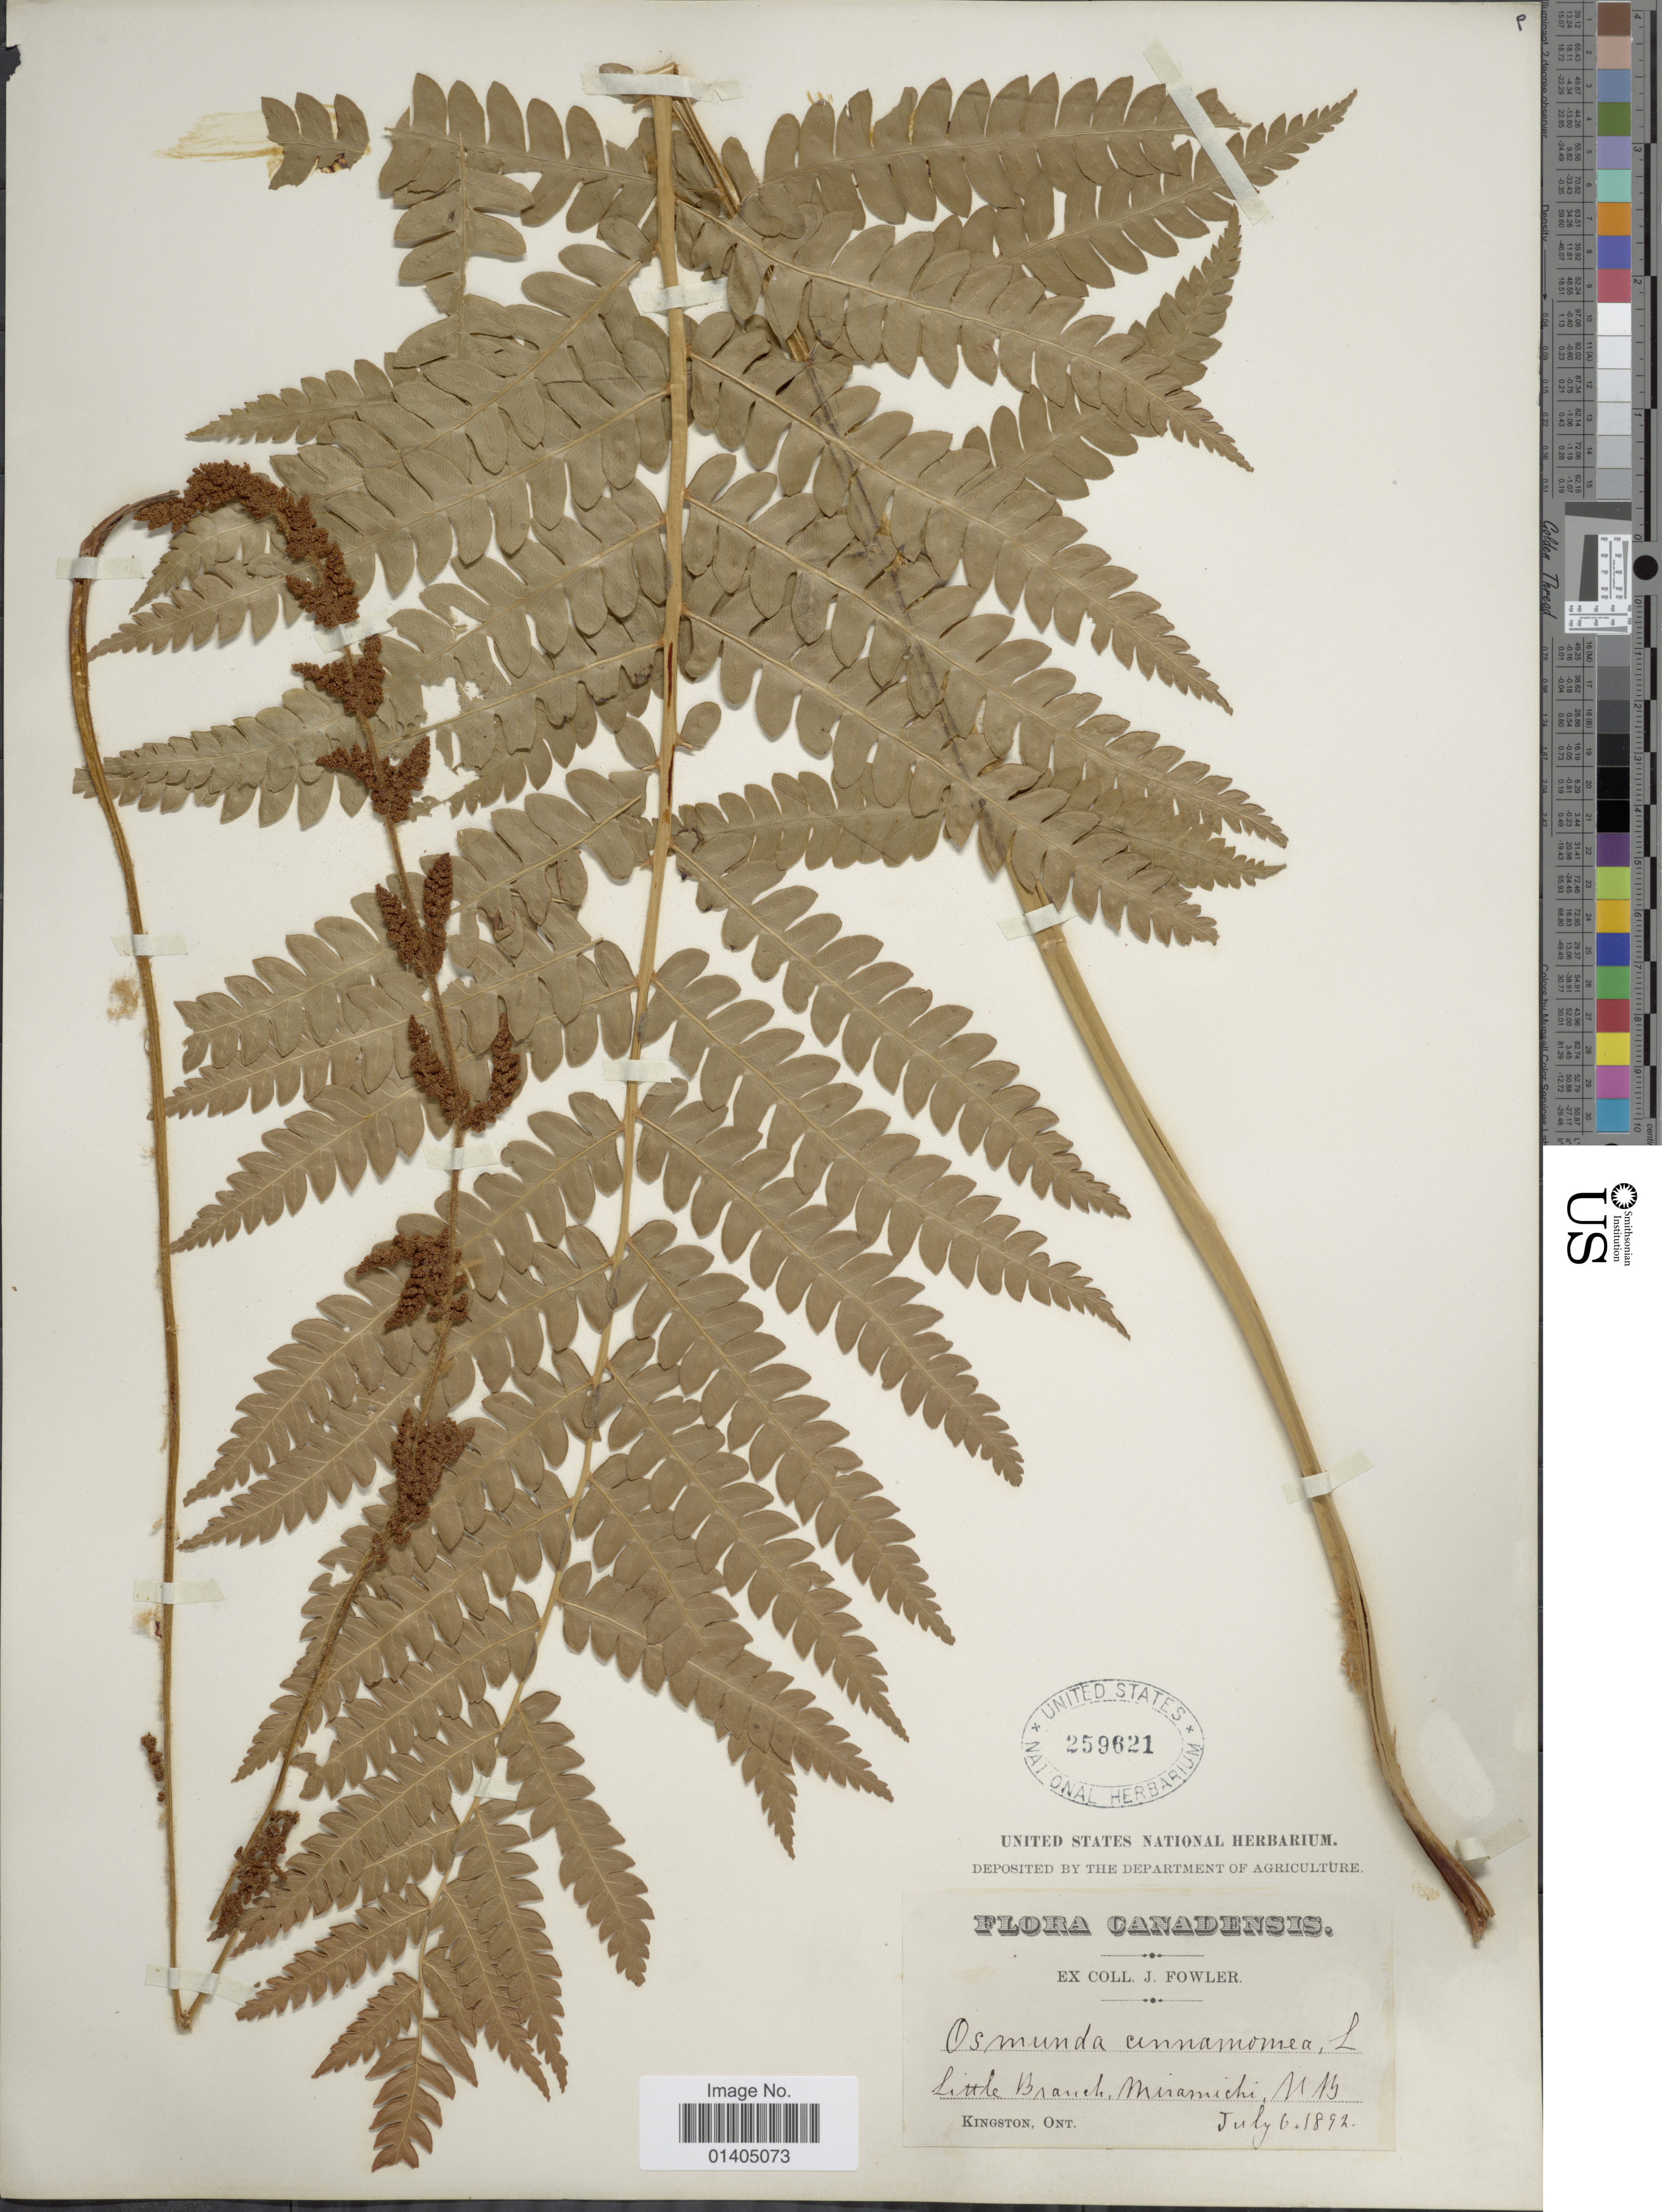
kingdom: Plantae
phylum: Tracheophyta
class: Polypodiopsida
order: Osmundales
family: Osmundaceae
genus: Osmundastrum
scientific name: Osmundastrum cinnamomeum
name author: (L.) C. Presl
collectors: J. P. Fowler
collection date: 1892-07-06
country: Canada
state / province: New Brunswick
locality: Little Branch Miramichi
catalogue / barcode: US 259621